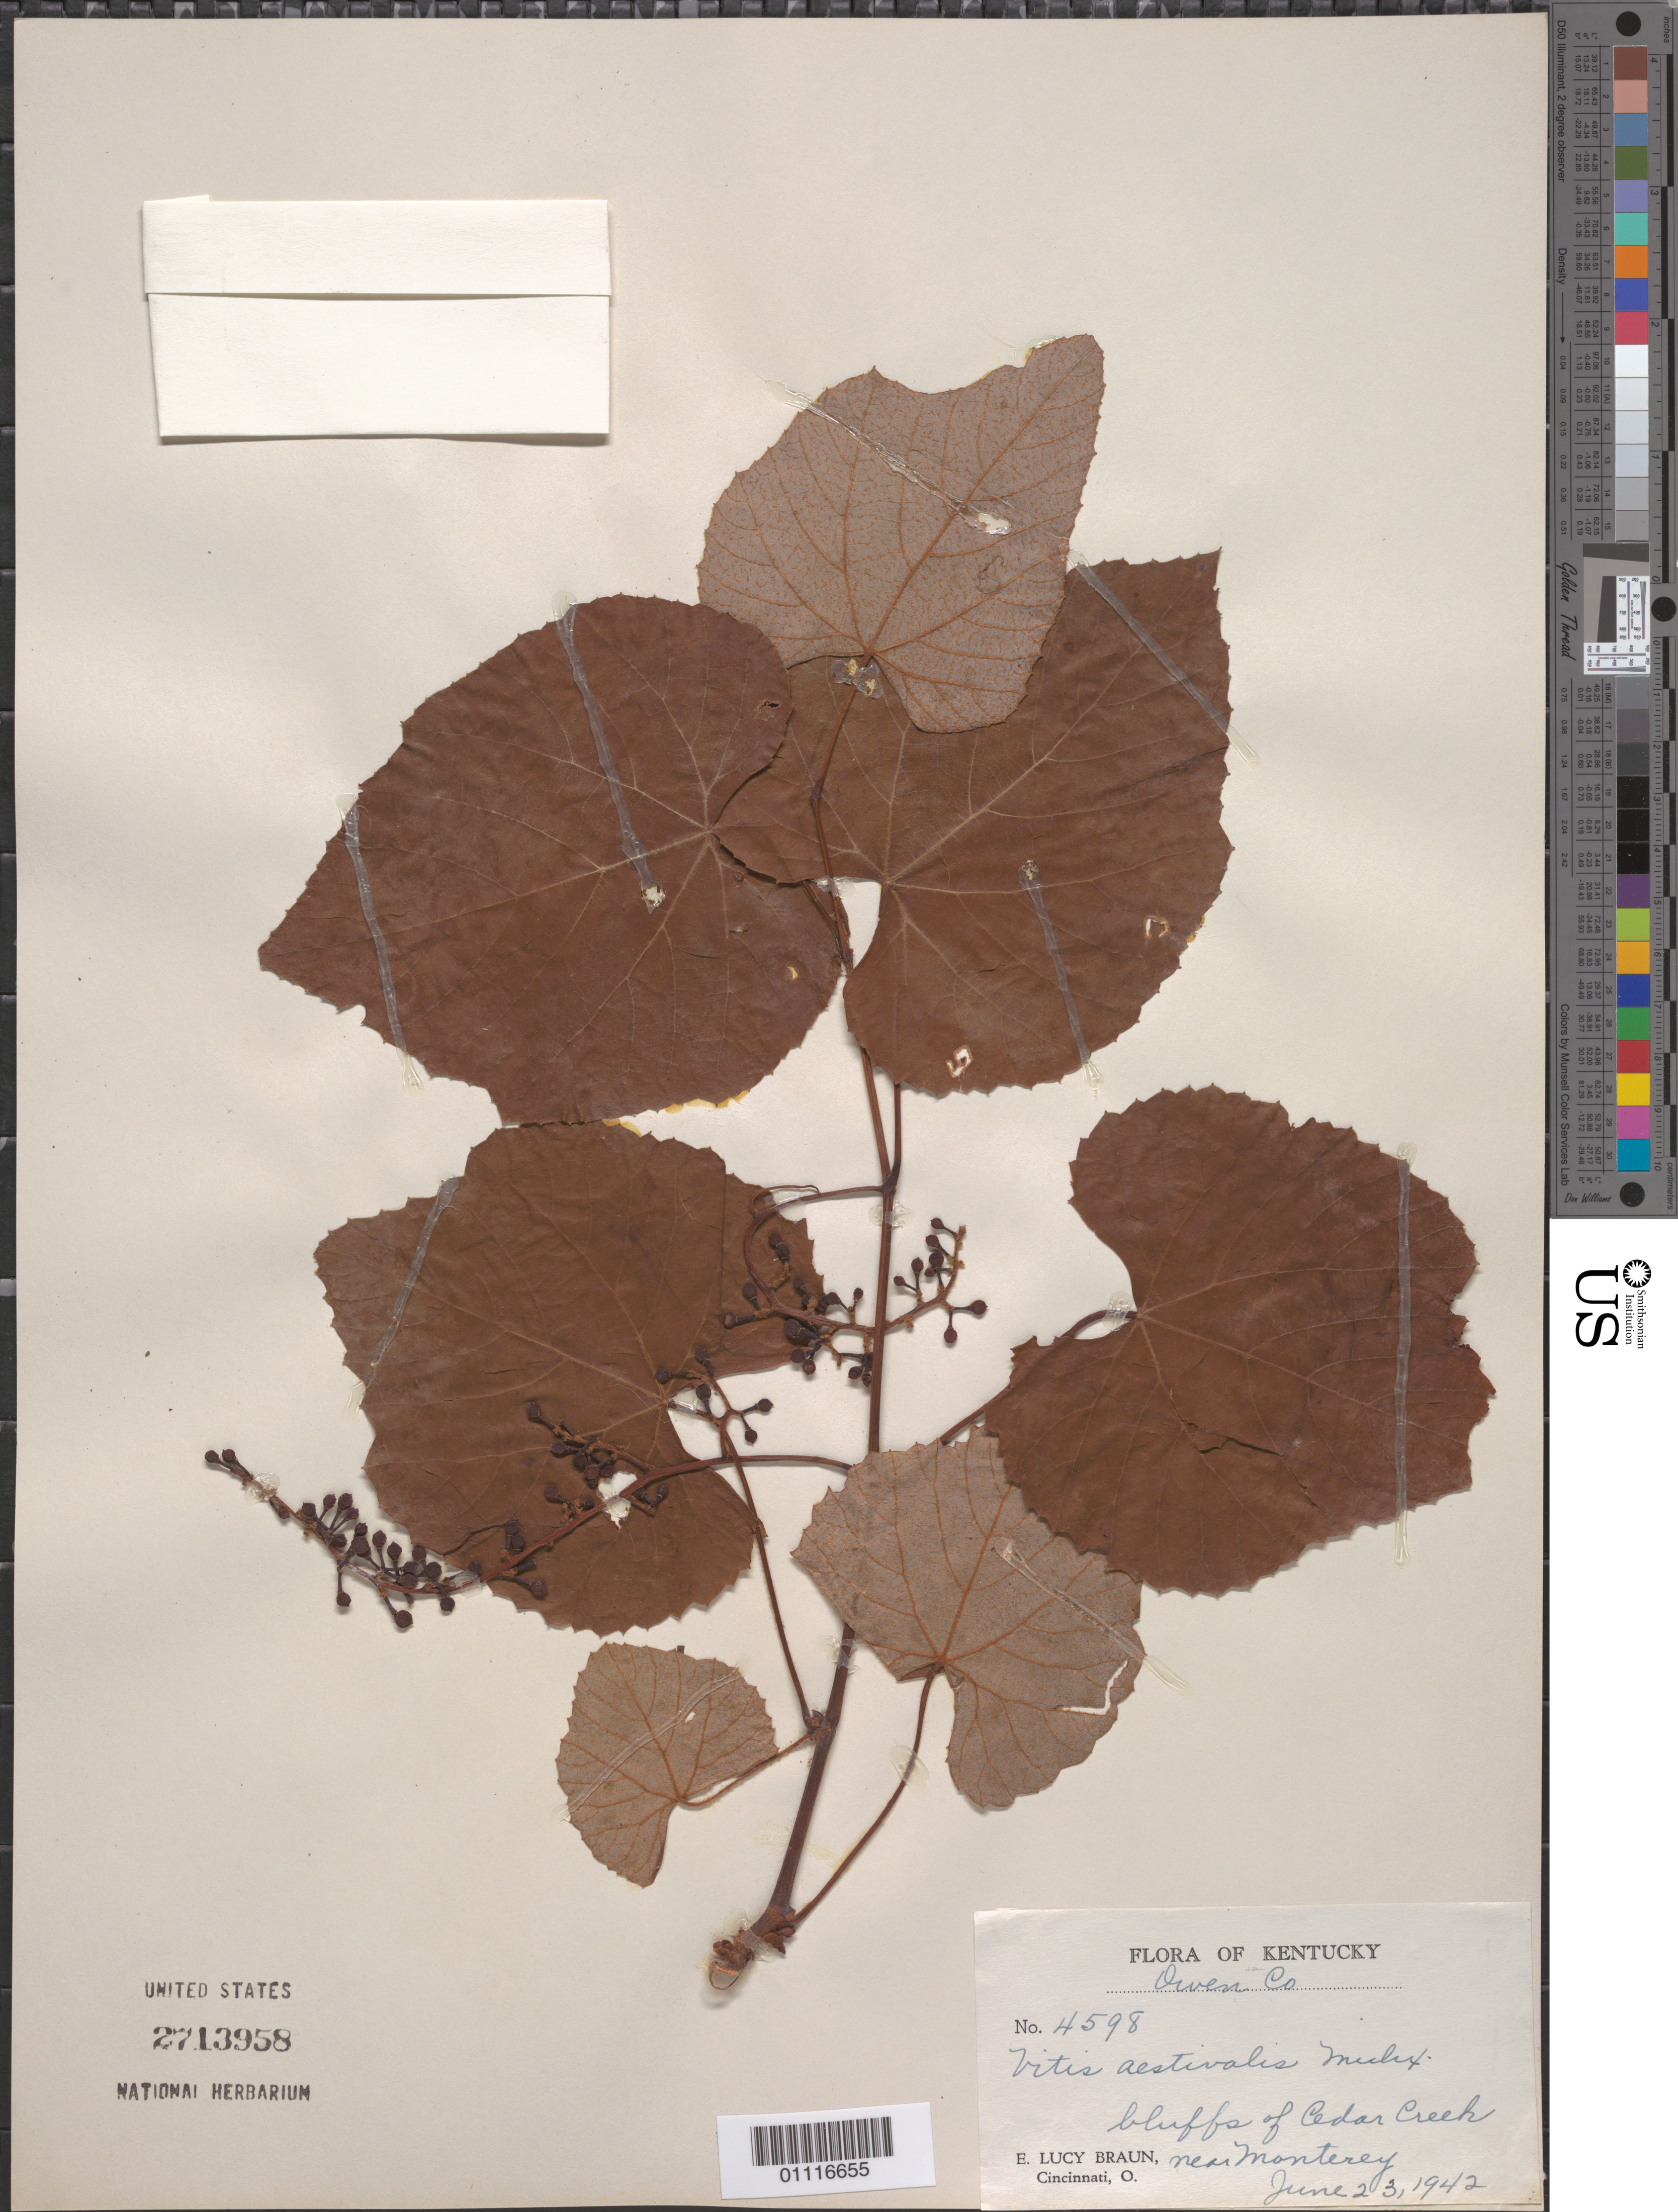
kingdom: Plantae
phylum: Tracheophyta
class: Magnoliopsida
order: Vitales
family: Vitaceae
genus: Vitis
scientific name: Vitis aestivalis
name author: Michx.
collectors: E. L. Braun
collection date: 1942-06-23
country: United States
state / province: Kentucky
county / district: Owen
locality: Cedar Creek, near Monterey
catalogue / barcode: US 2713958